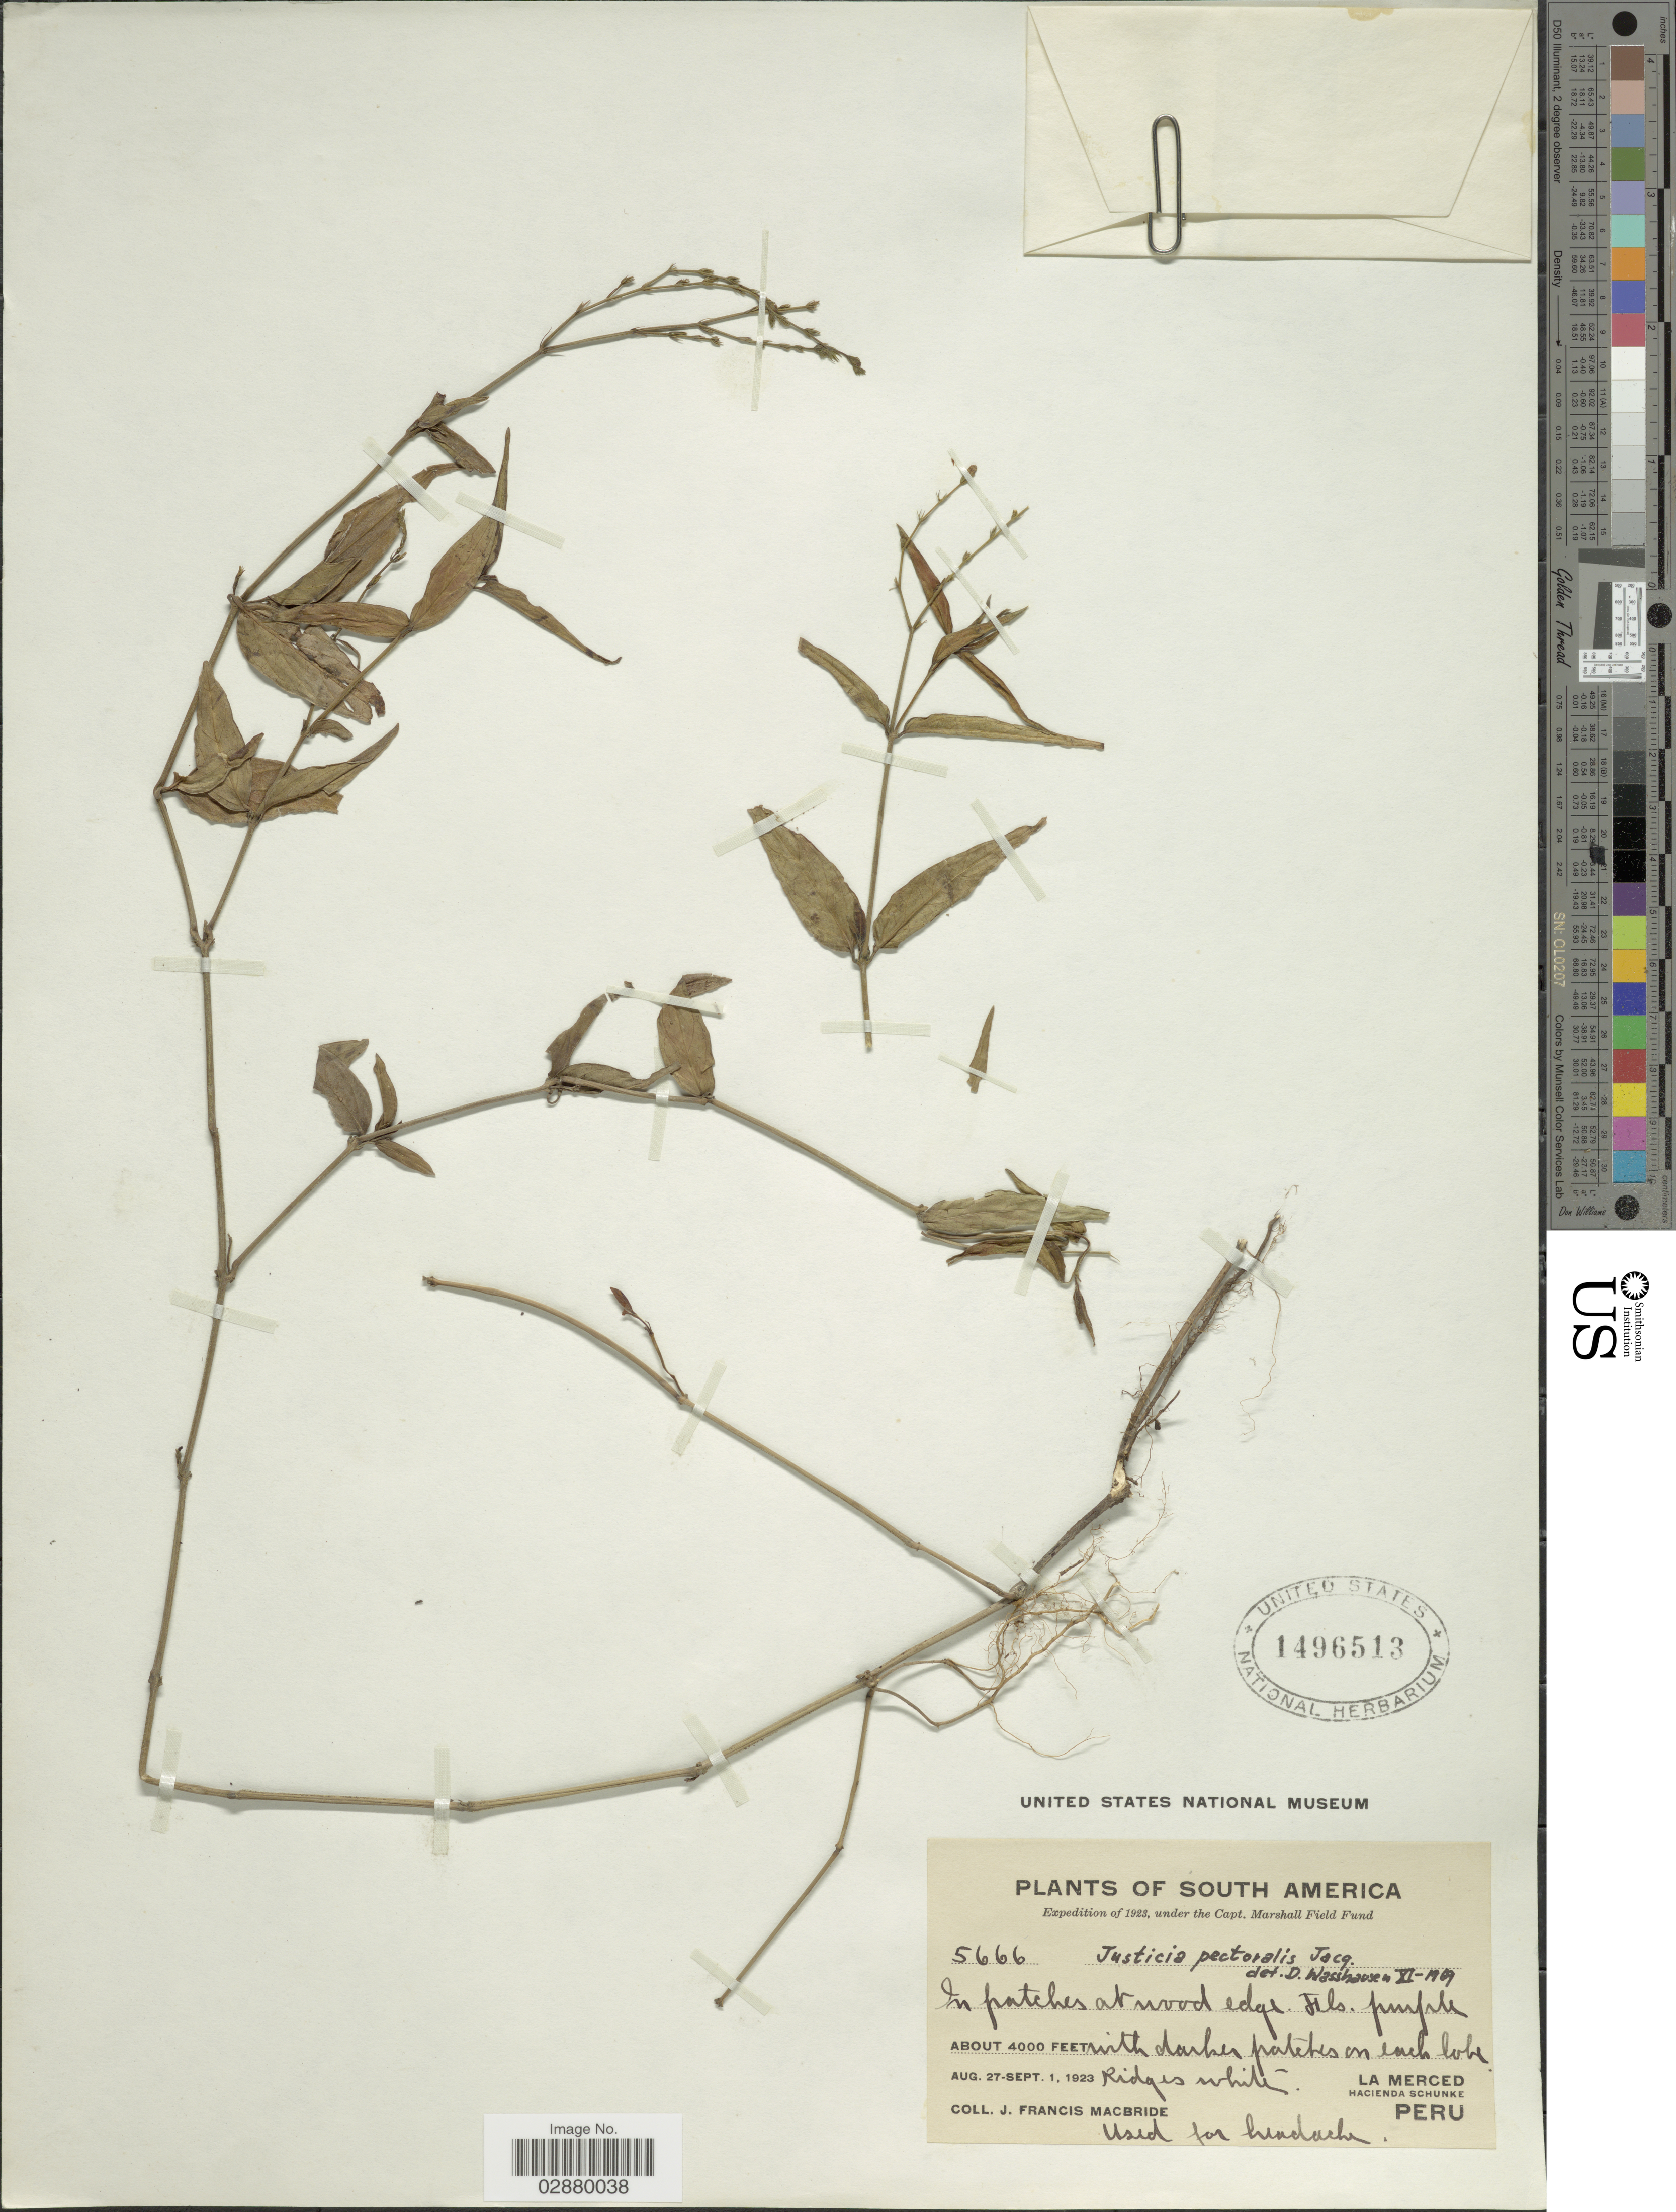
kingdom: Plantae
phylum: Tracheophyta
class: Magnoliopsida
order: Lamiales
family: Acanthaceae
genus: Justicia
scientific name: Justicia pectoralis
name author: Jacq.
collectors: J. F. Macbride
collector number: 5666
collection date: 1923-08-27/1923-09-01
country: Peru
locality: La Merced. Hacienda Schunke.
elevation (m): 1219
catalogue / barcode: US 1496513